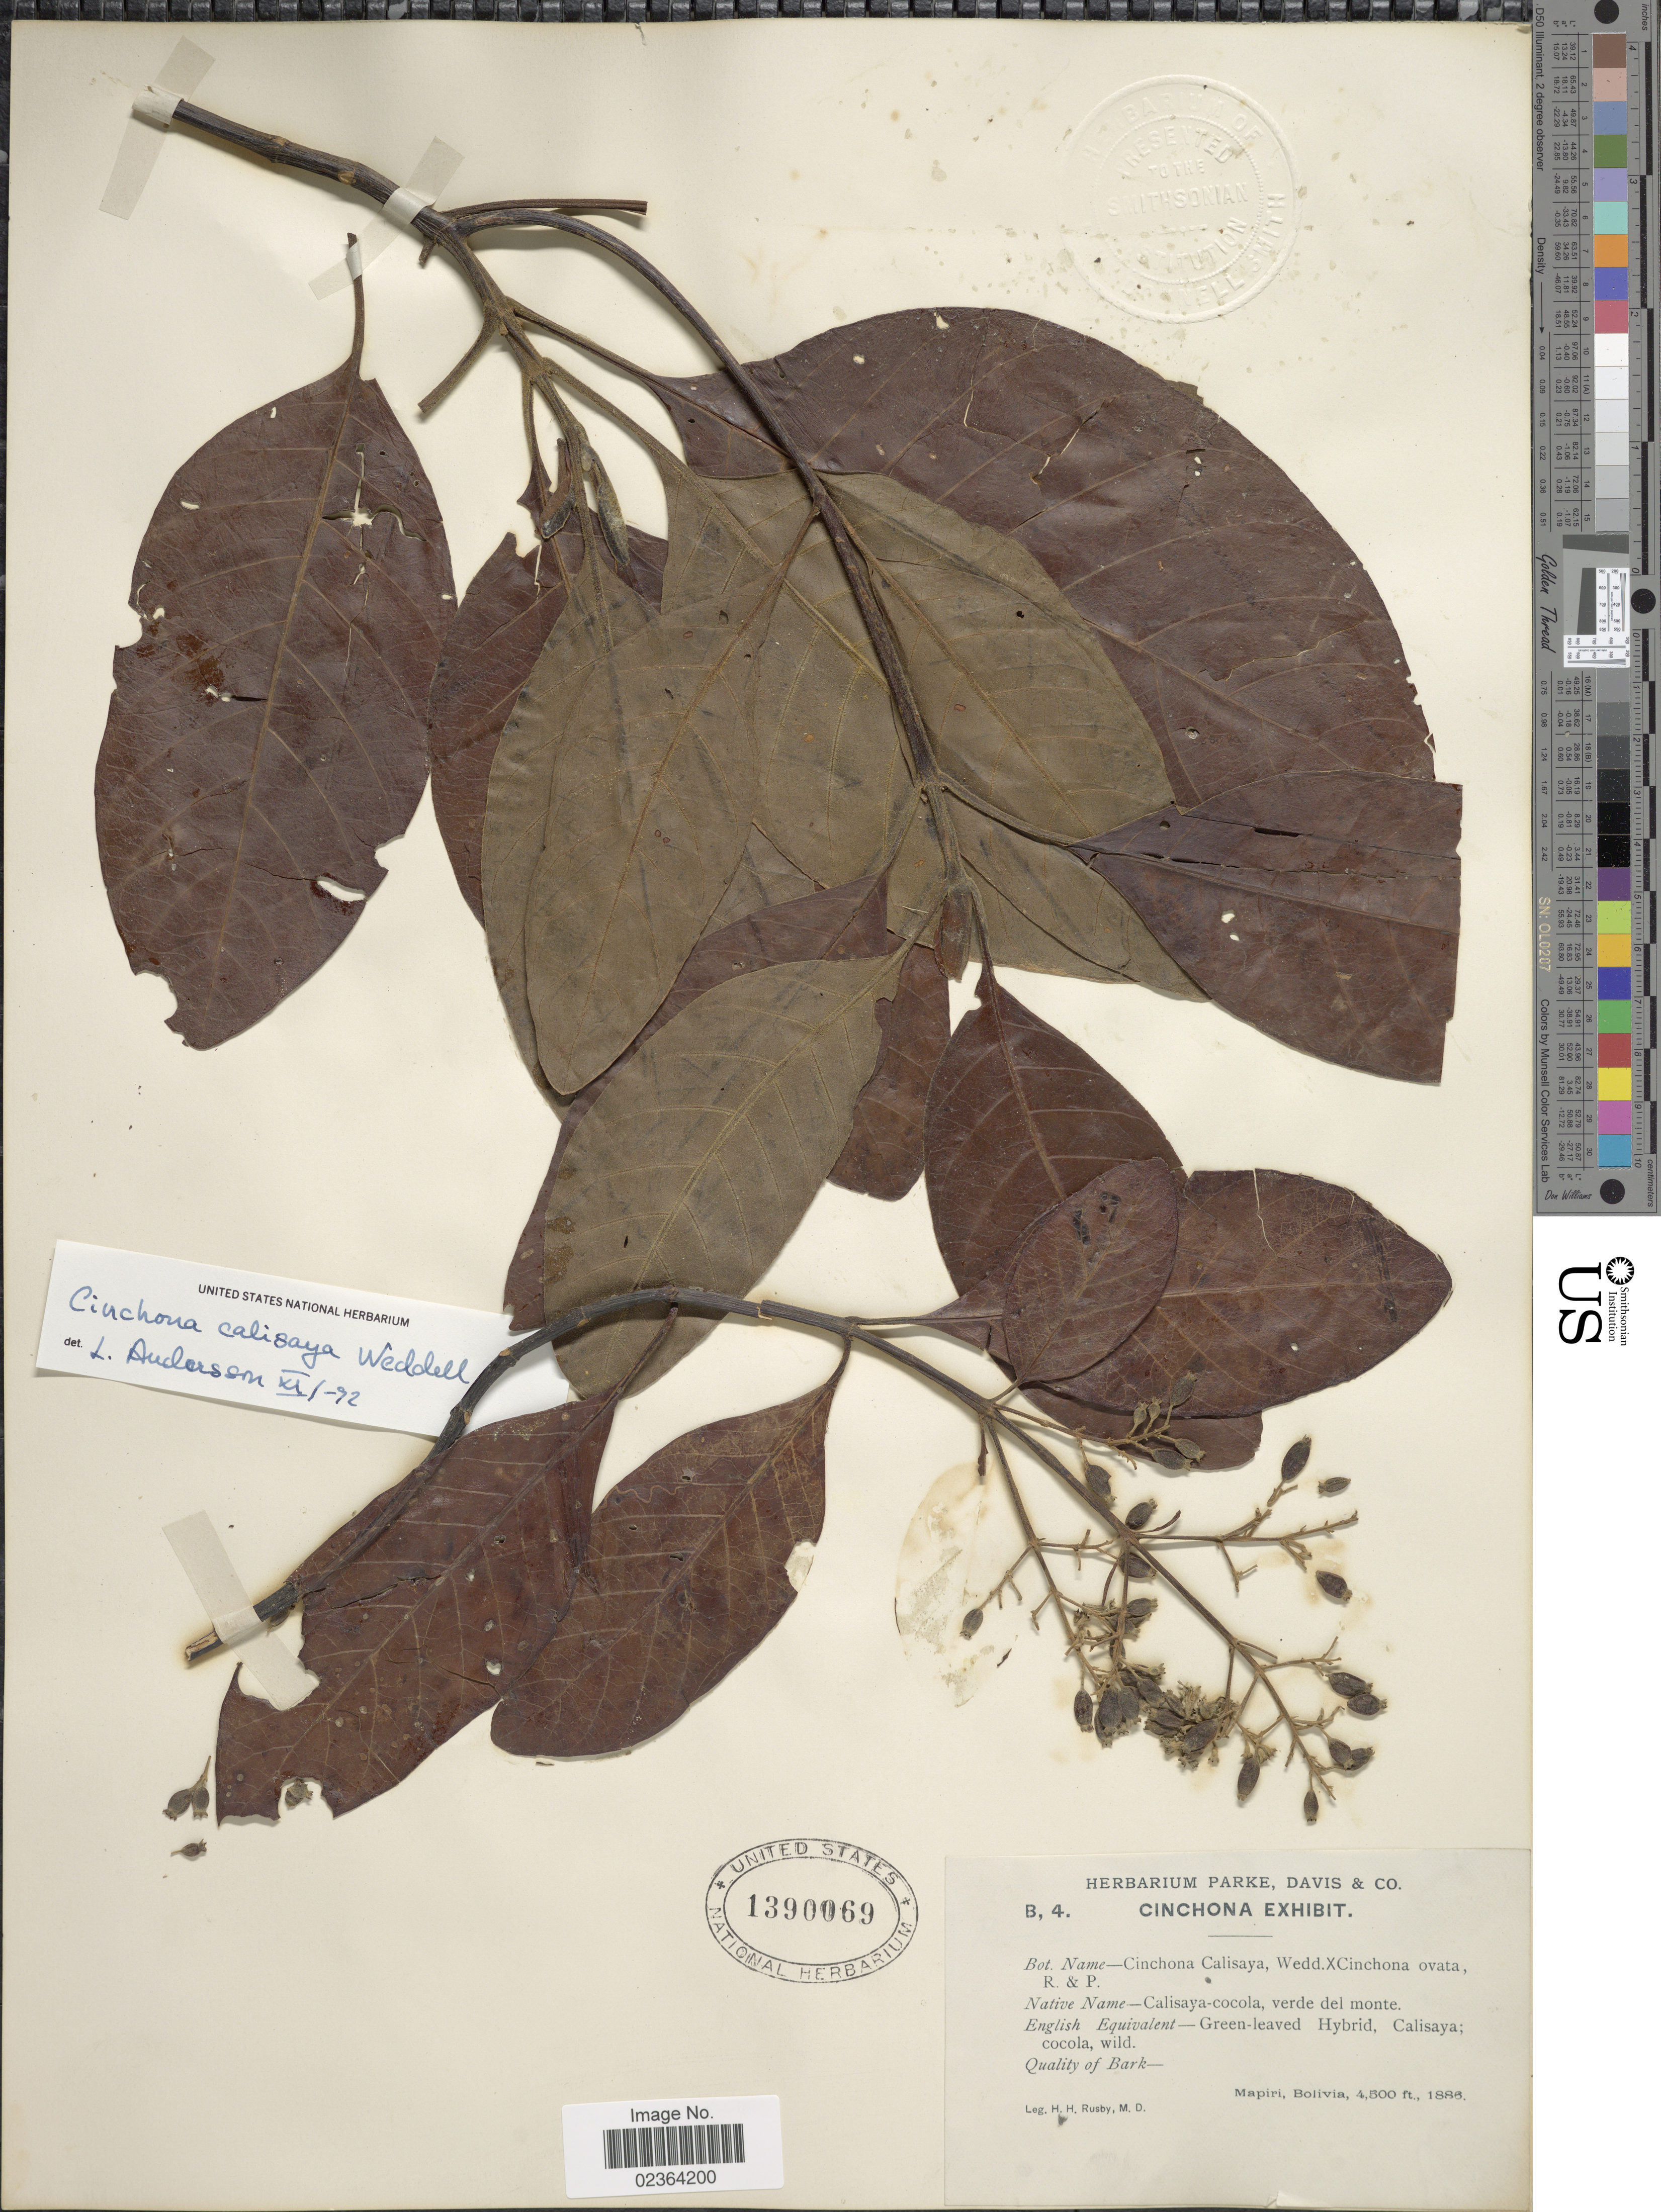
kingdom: Plantae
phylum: Tracheophyta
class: Magnoliopsida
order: Gentianales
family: Rubiaceae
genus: Cinchona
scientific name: Cinchona calisaya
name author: Wedd.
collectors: H. H. Rusby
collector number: B, 4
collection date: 1886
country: Bolivia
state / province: La Páz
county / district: Larecaja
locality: Mapiri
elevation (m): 1372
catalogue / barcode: US 1390069